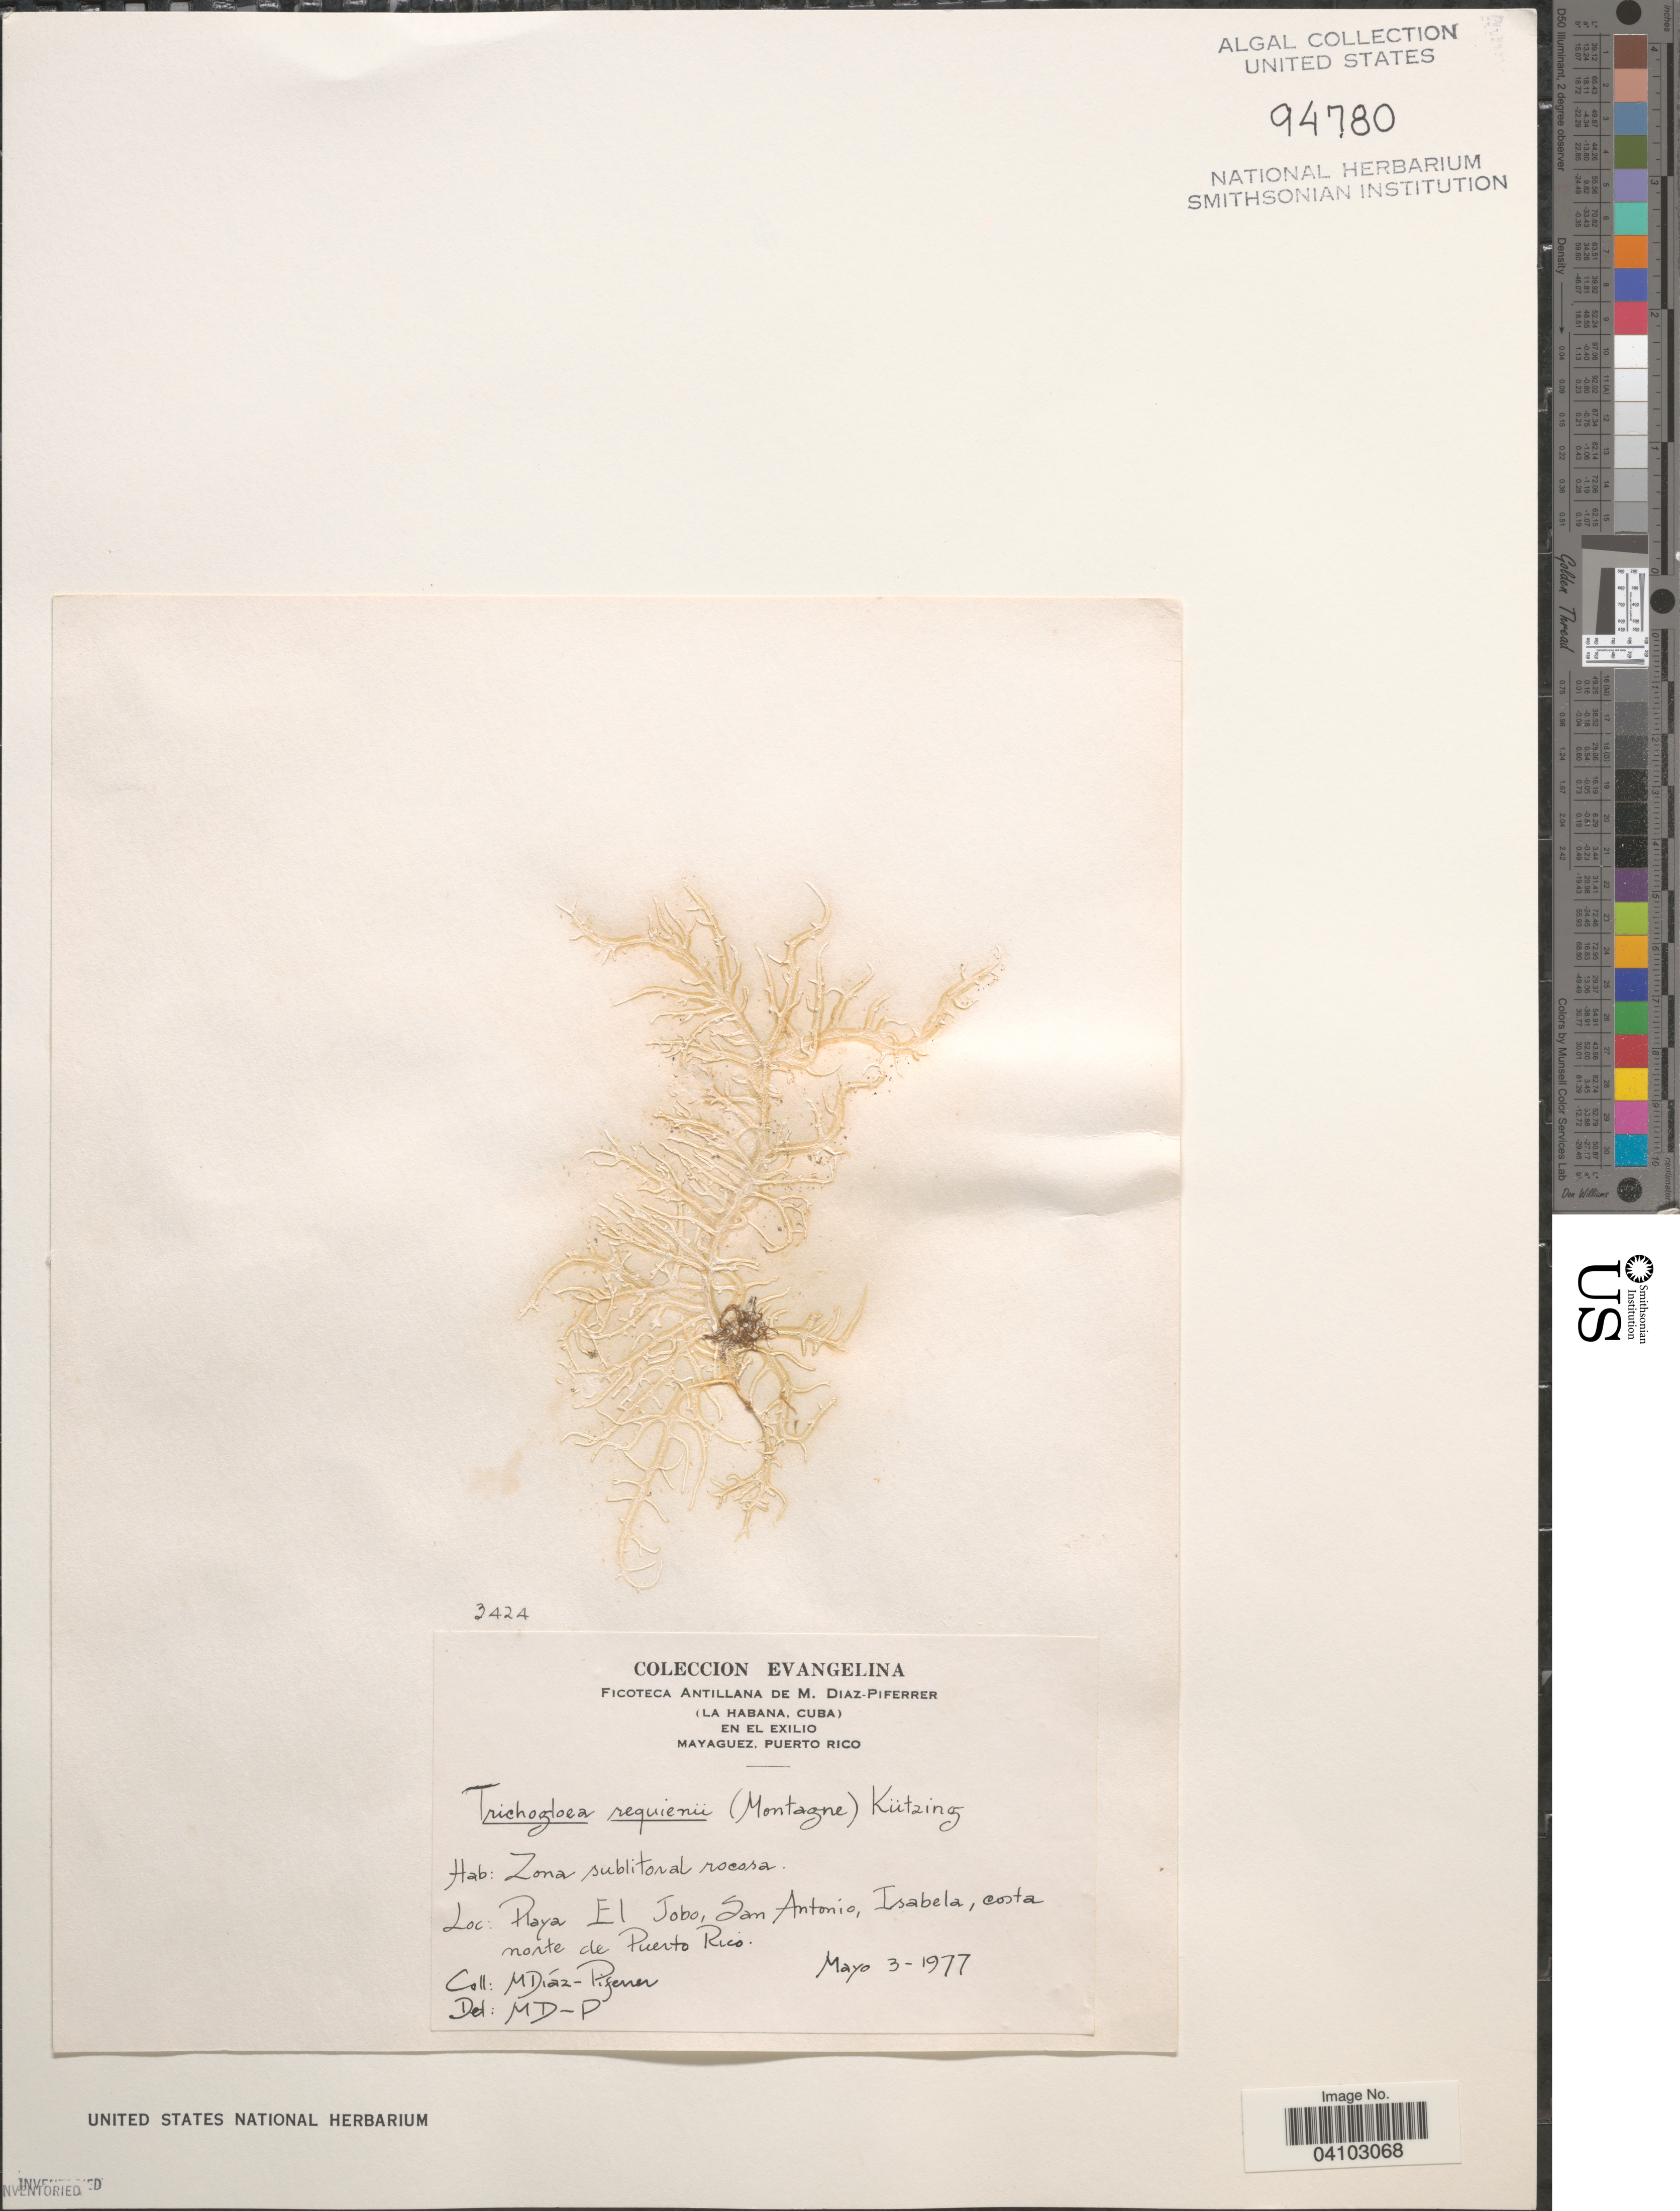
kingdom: Plantae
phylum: Rhodophyta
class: Florideophyceae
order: Nemaliales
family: Liagoraceae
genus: Trichogloea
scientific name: Trichogloea requienii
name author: (Mont.) Kütz.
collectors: M. Diaz-Piferrer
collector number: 3424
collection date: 1977-05-03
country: Puerto Rico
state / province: Isabela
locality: Playa El Jobo, San Antonio, costa norte de Puerto Rico.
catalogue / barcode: US 94780